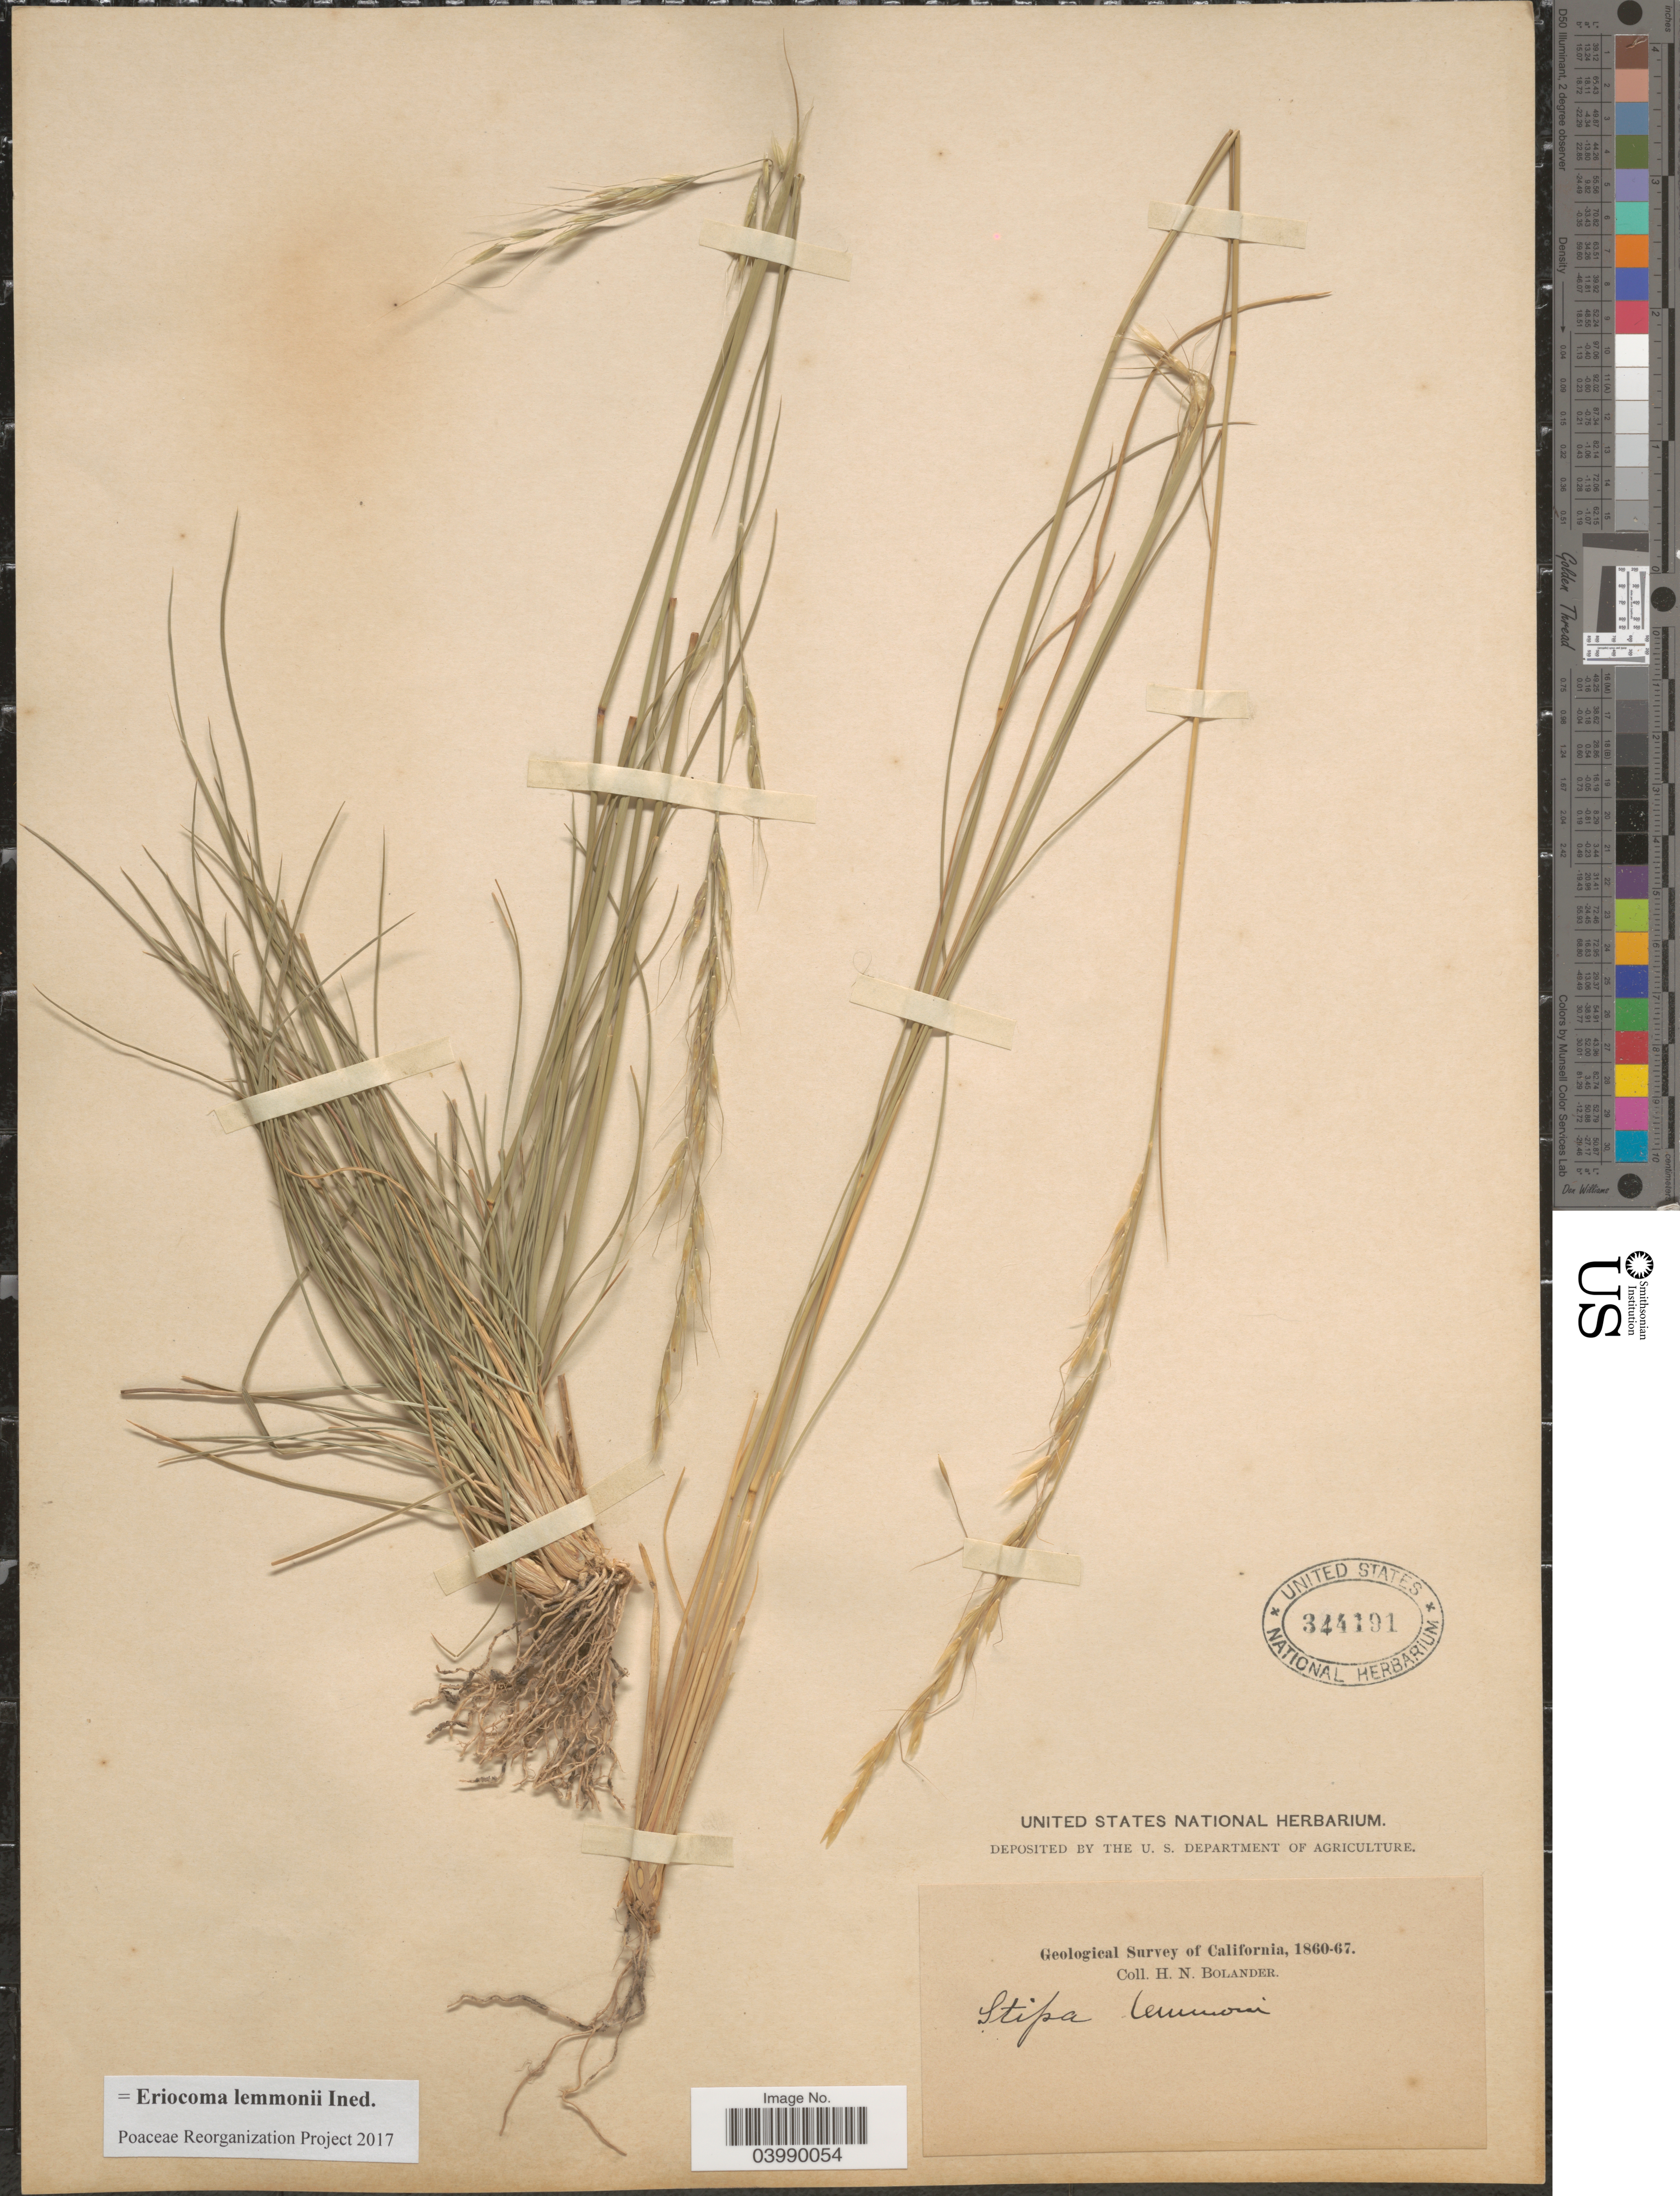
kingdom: Plantae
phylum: Tracheophyta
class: Liliopsida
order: Poales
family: Poaceae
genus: Eriocoma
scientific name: Eriocoma lemmonii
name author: (Vasey) Romasch.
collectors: H. Bolander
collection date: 1860/1867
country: United States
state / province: California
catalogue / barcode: US 344191